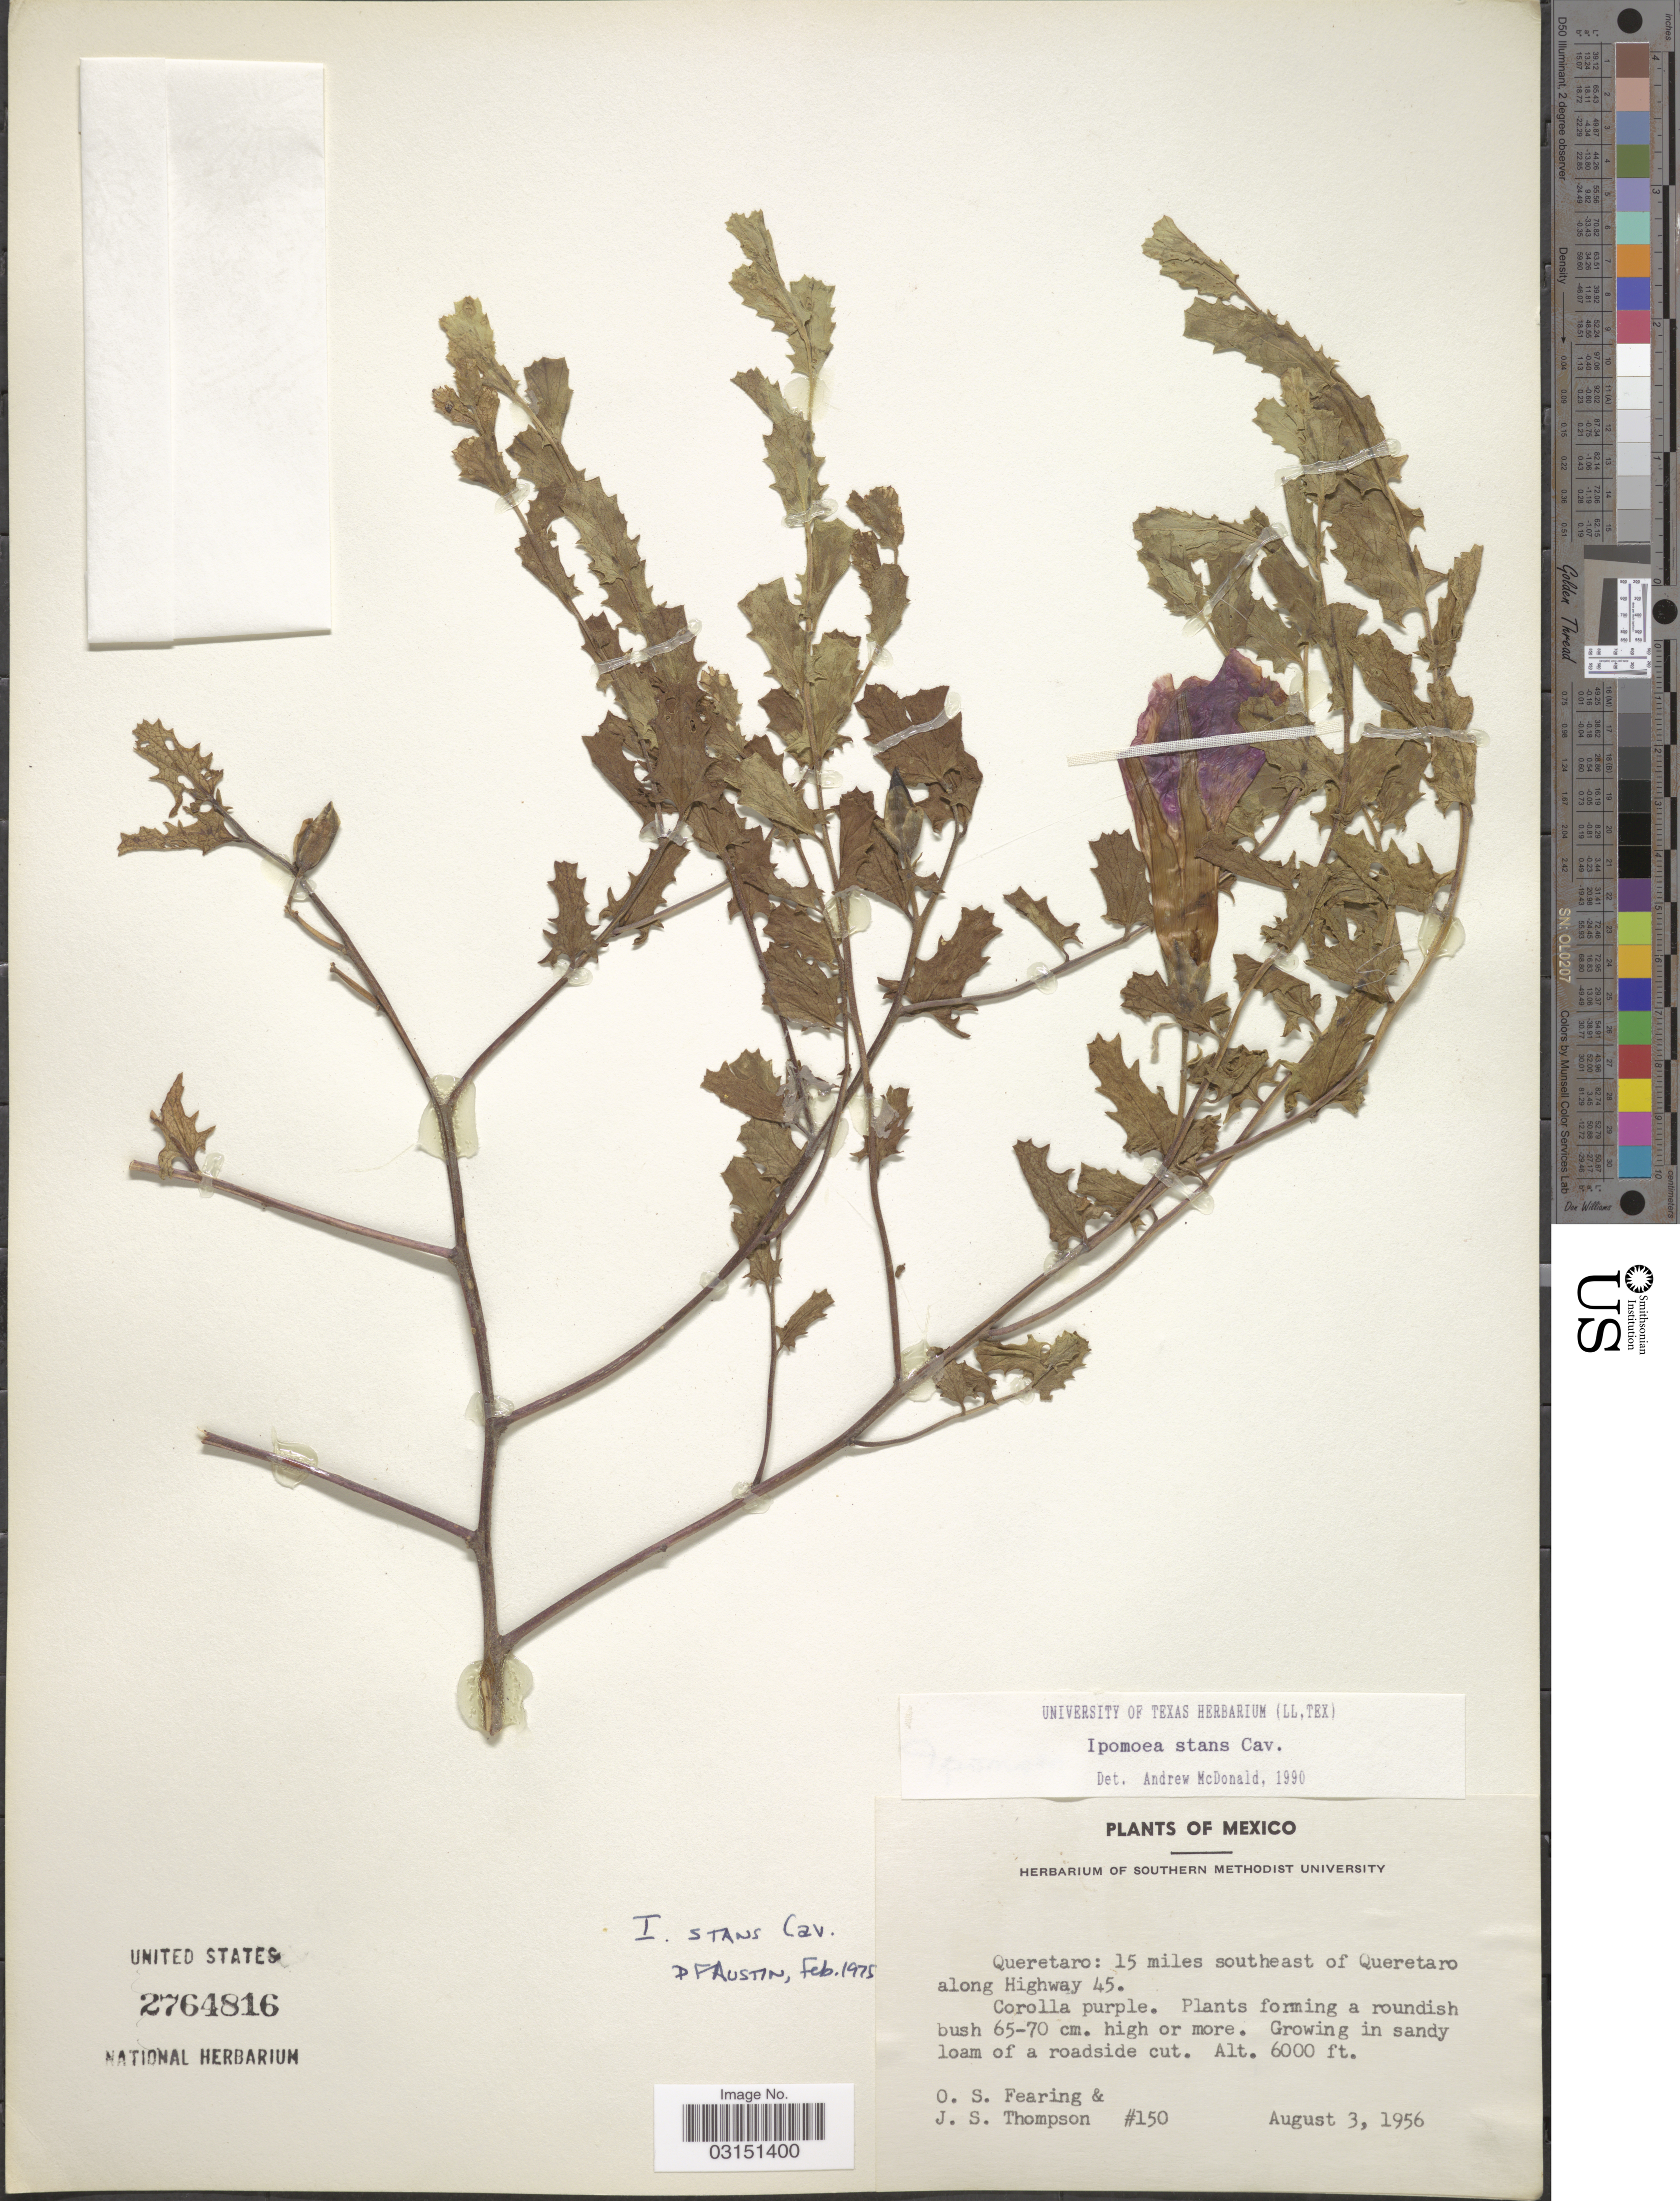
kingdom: Plantae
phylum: Tracheophyta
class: Magnoliopsida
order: Solanales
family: Convolvulaceae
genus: Ipomoea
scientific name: Ipomoea stans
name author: Cav.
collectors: O. S. Fearing & J. S. Thompson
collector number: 150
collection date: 1956-08-03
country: Mexico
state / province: Querétaro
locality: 15 miles southeast of Queretaro along Highway 45.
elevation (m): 1829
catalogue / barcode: US 2764816